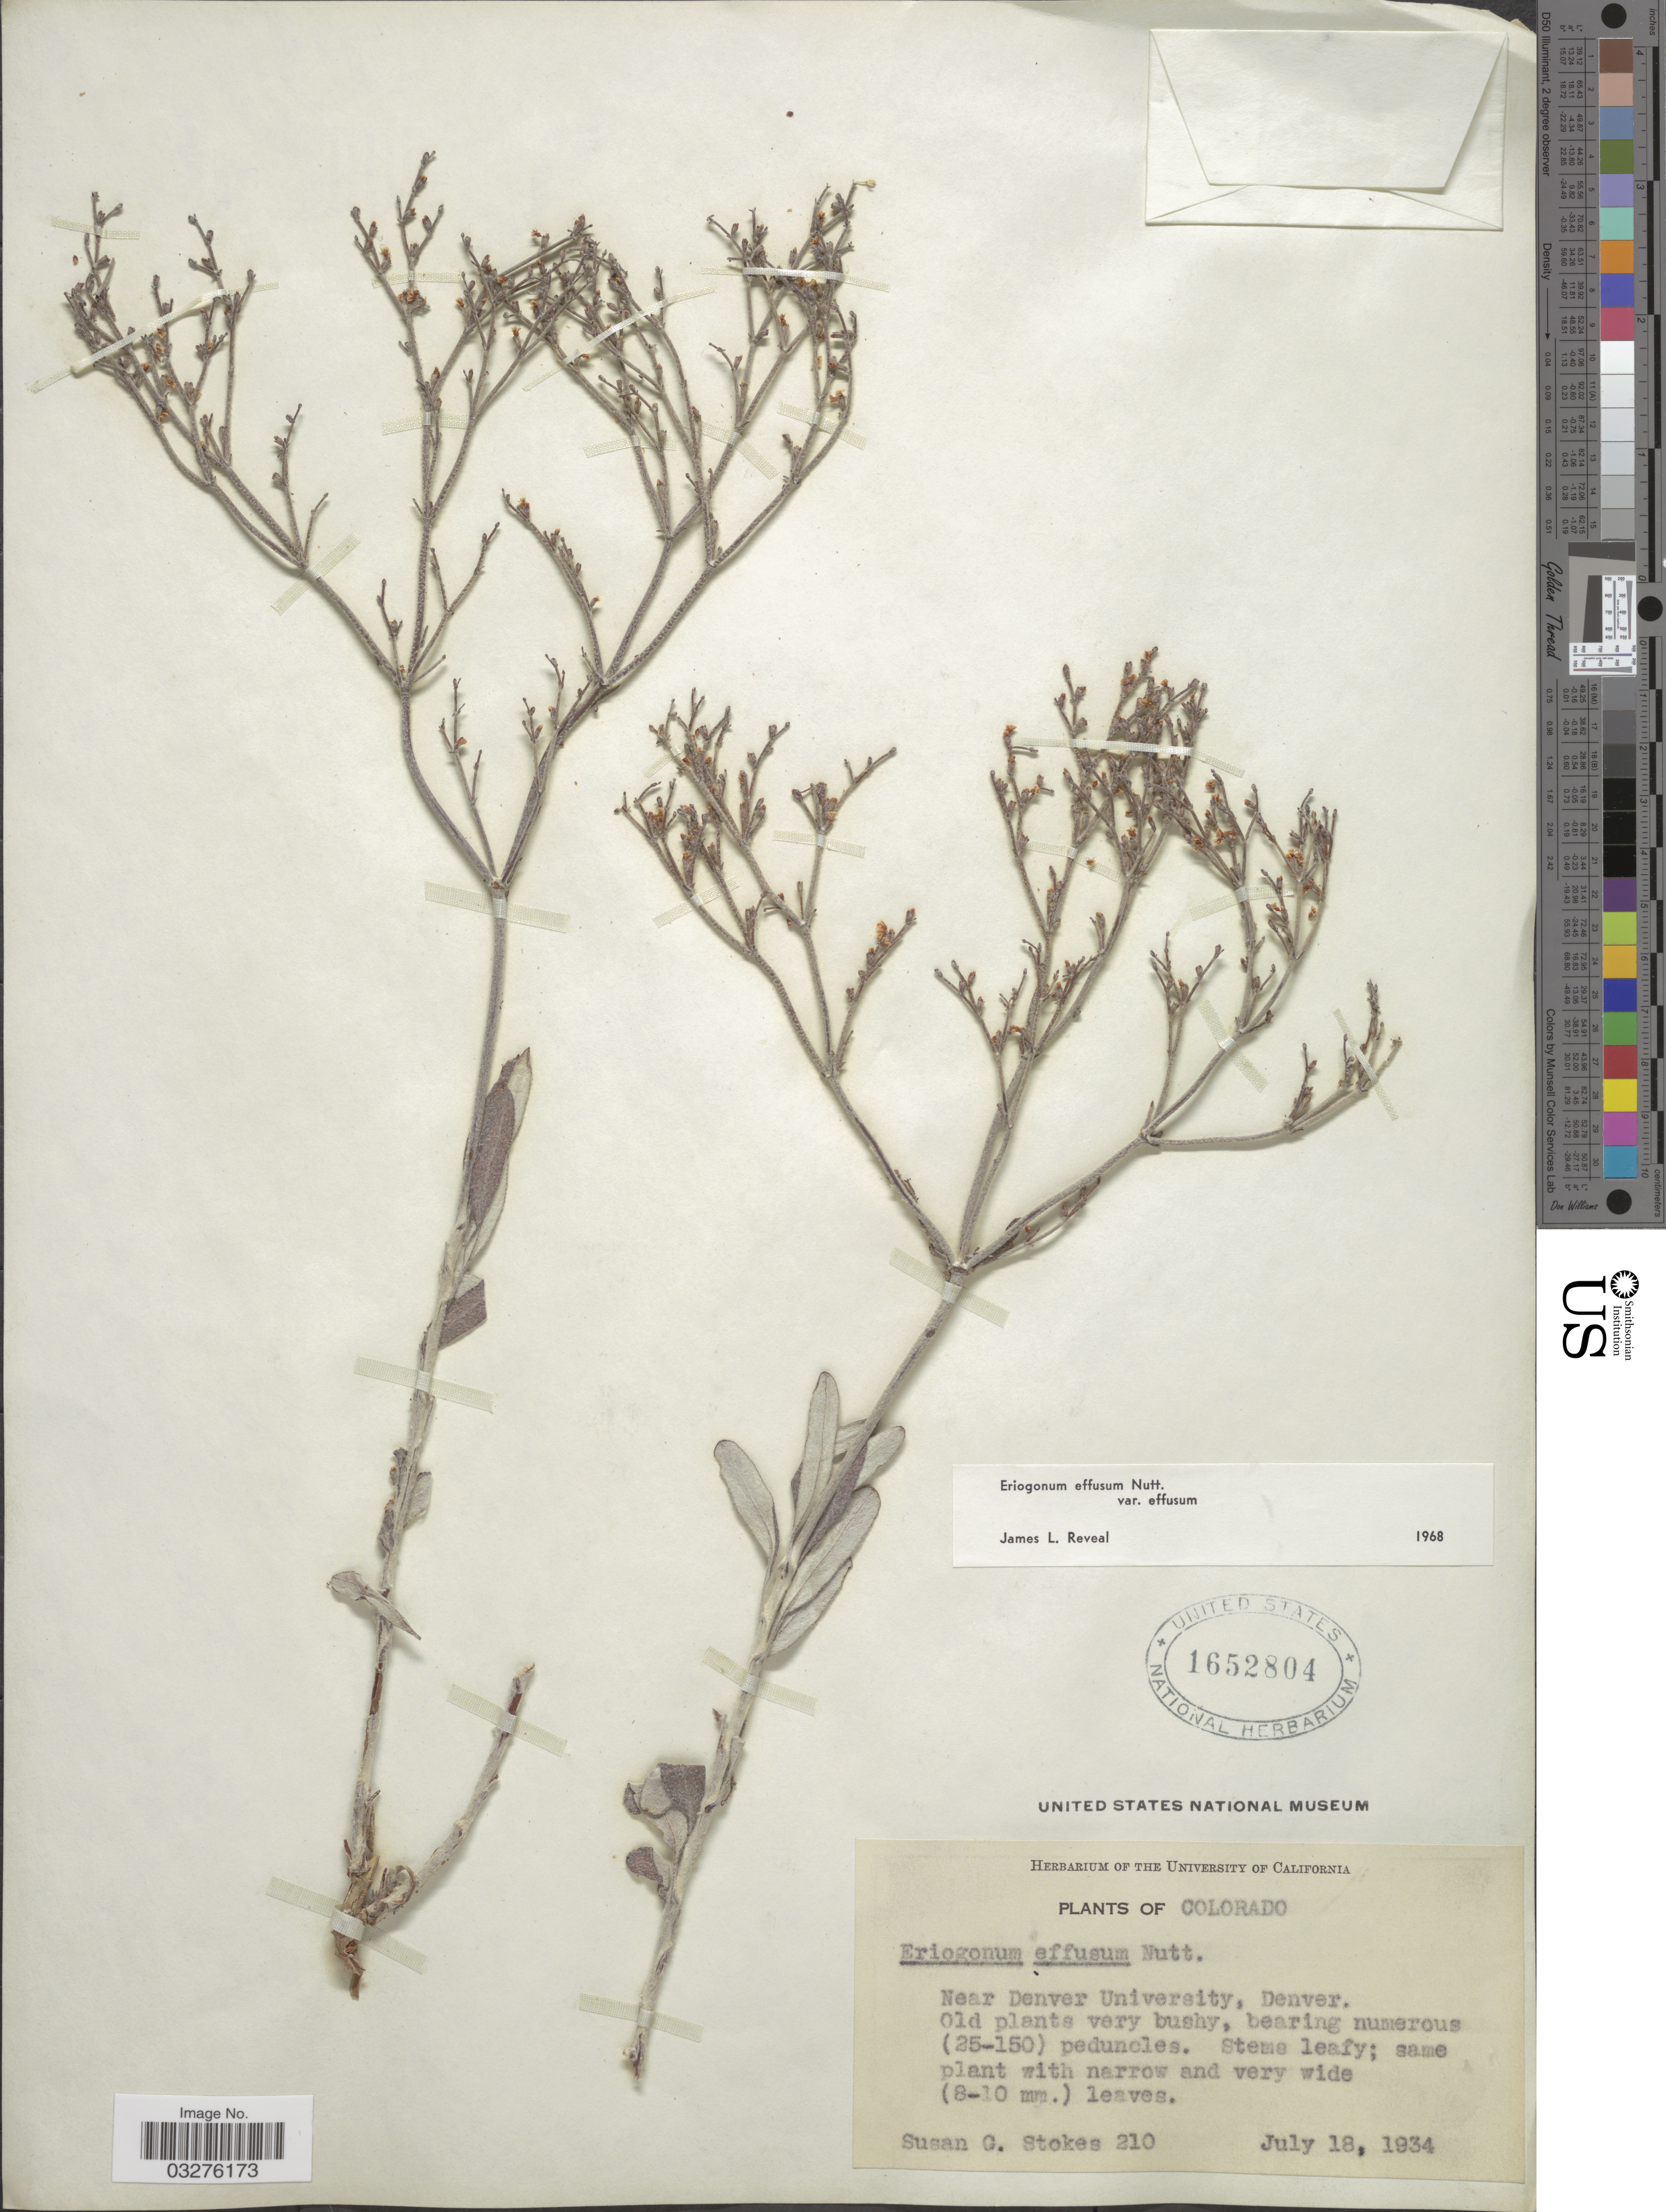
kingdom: Plantae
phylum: Tracheophyta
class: Magnoliopsida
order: Caryophyllales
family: Polygonaceae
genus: Eriogonum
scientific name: Eriogonum effusum var. effusum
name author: Nutt.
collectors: S. G. Stokes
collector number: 210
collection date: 1934-07-18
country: United States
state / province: Colorado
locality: Near Denver University, Denver.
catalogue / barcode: US 1652804